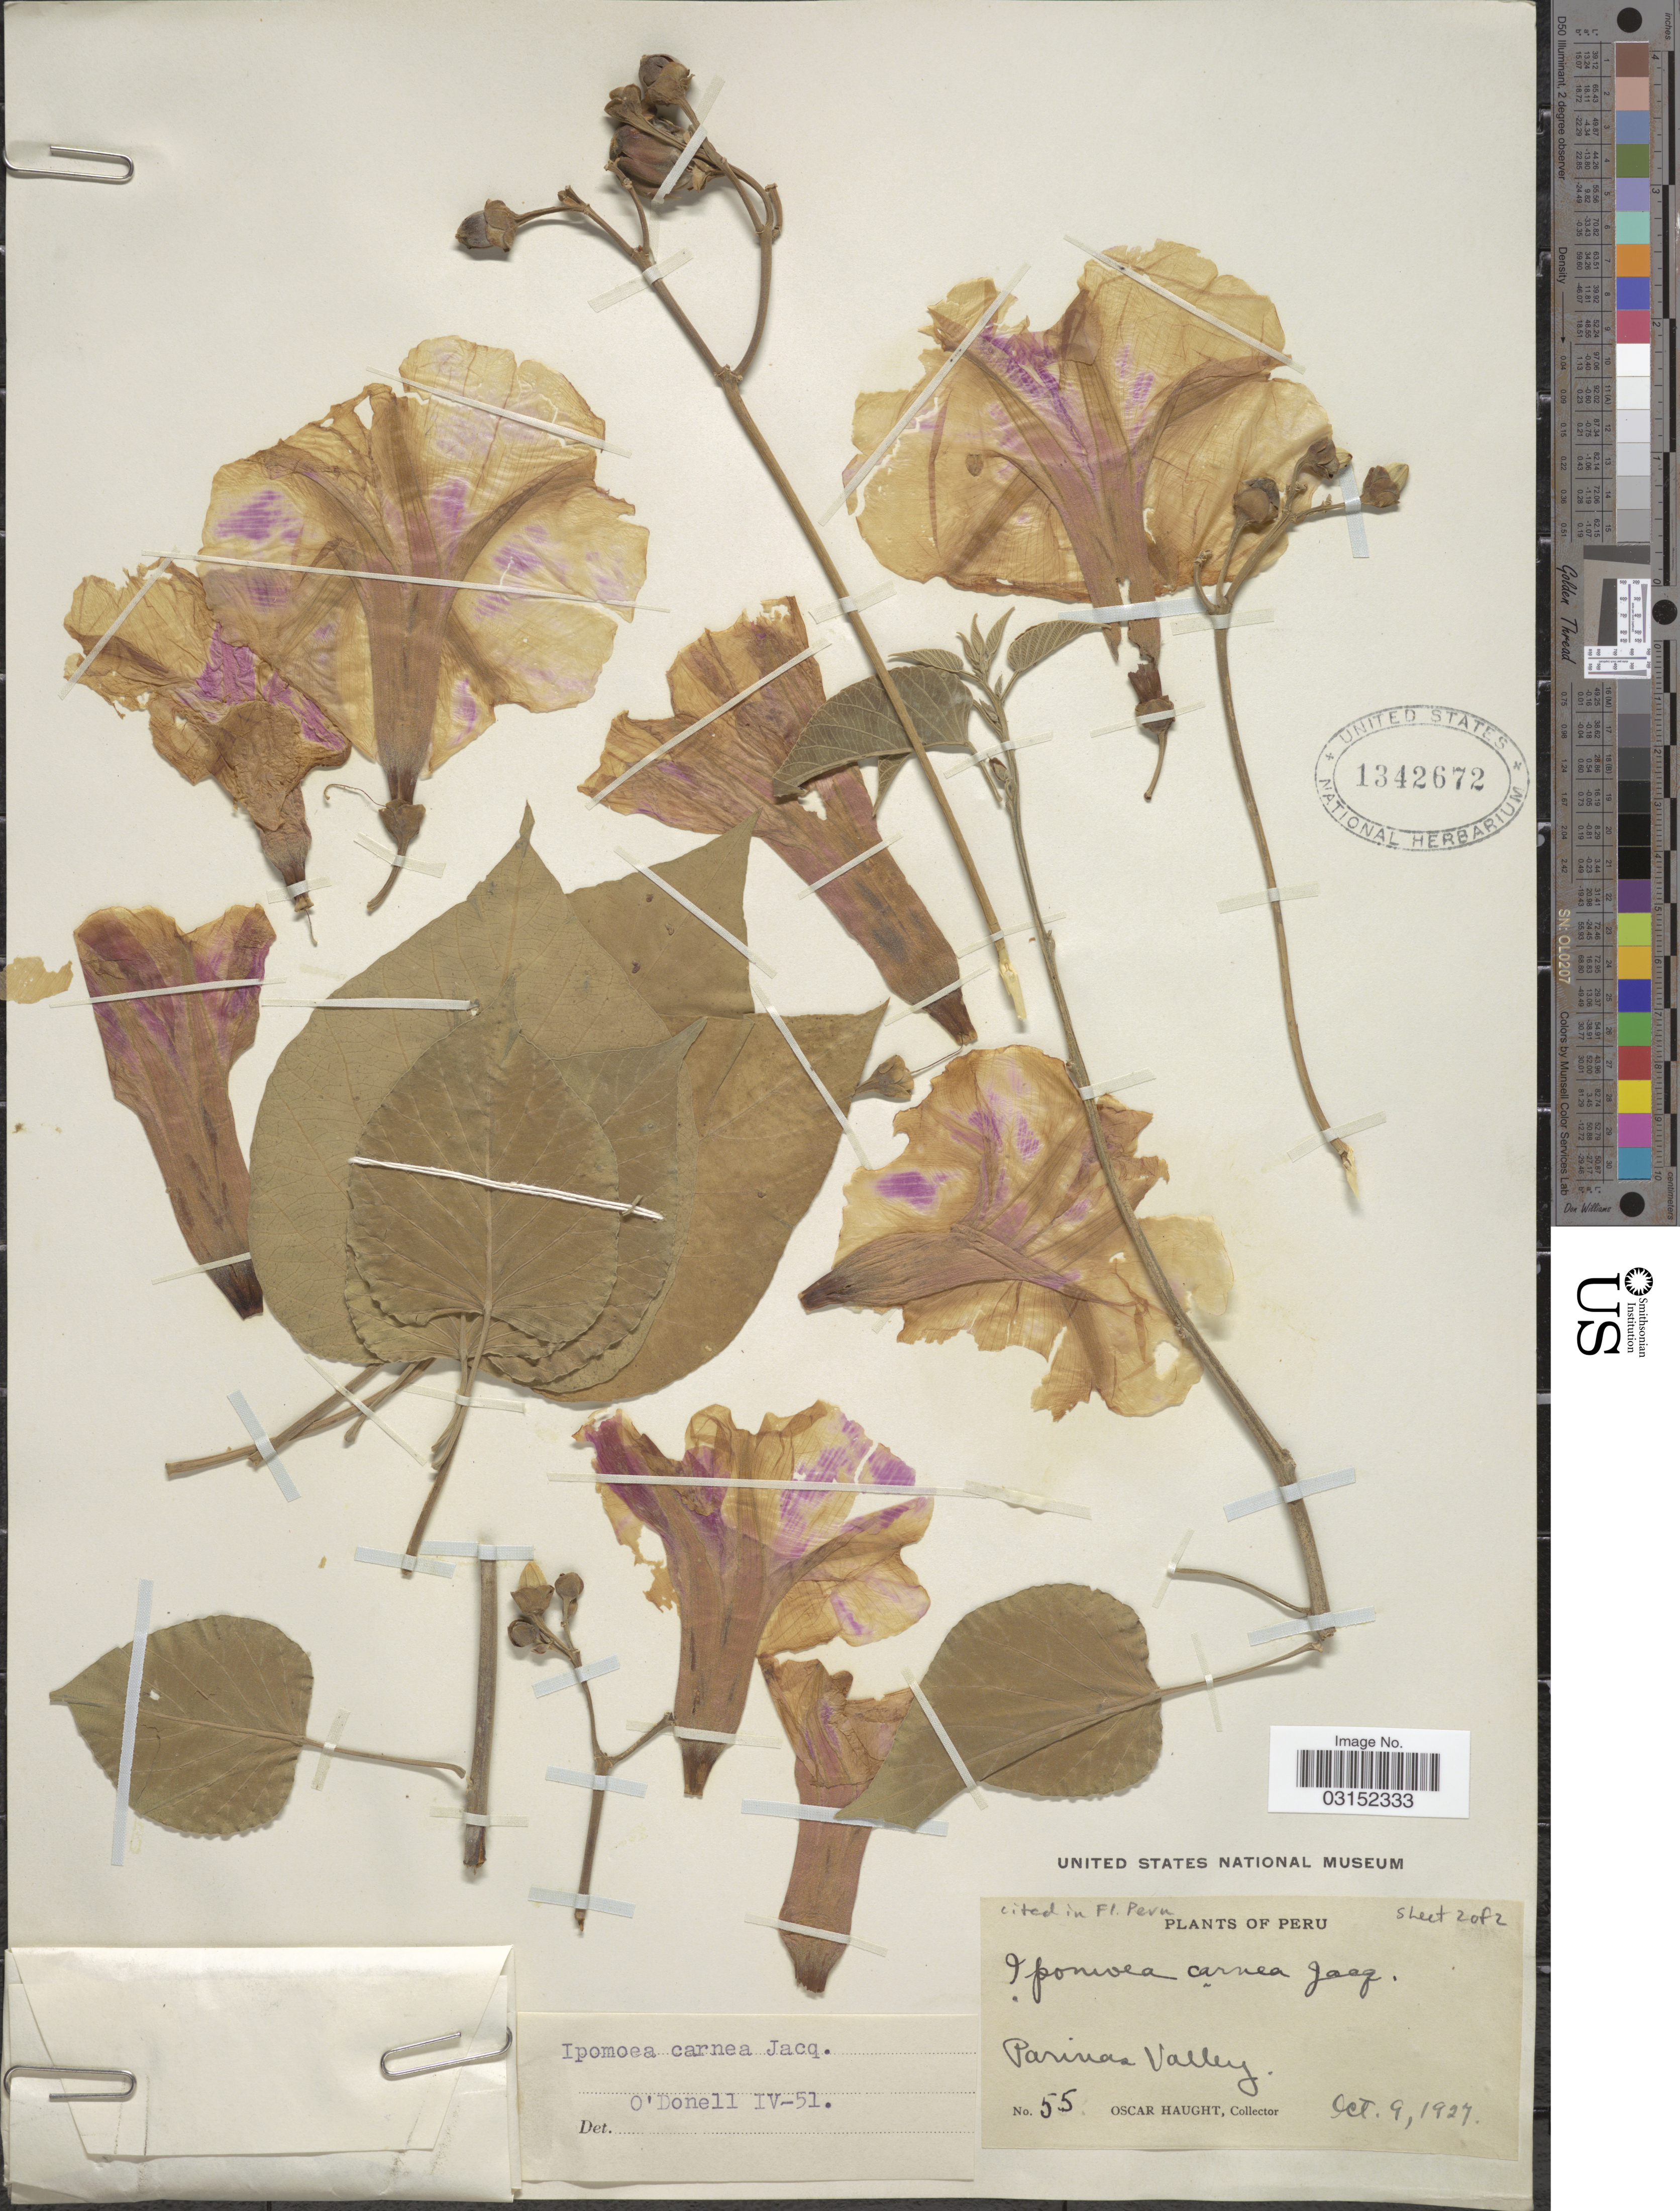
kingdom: Plantae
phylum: Tracheophyta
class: Magnoliopsida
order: Solanales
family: Convolvulaceae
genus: Ipomoea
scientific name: Ipomoea carnea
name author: Jacq.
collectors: O. Haught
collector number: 55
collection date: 1927-10-09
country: Peru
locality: Parinas Valley.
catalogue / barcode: US 1342672